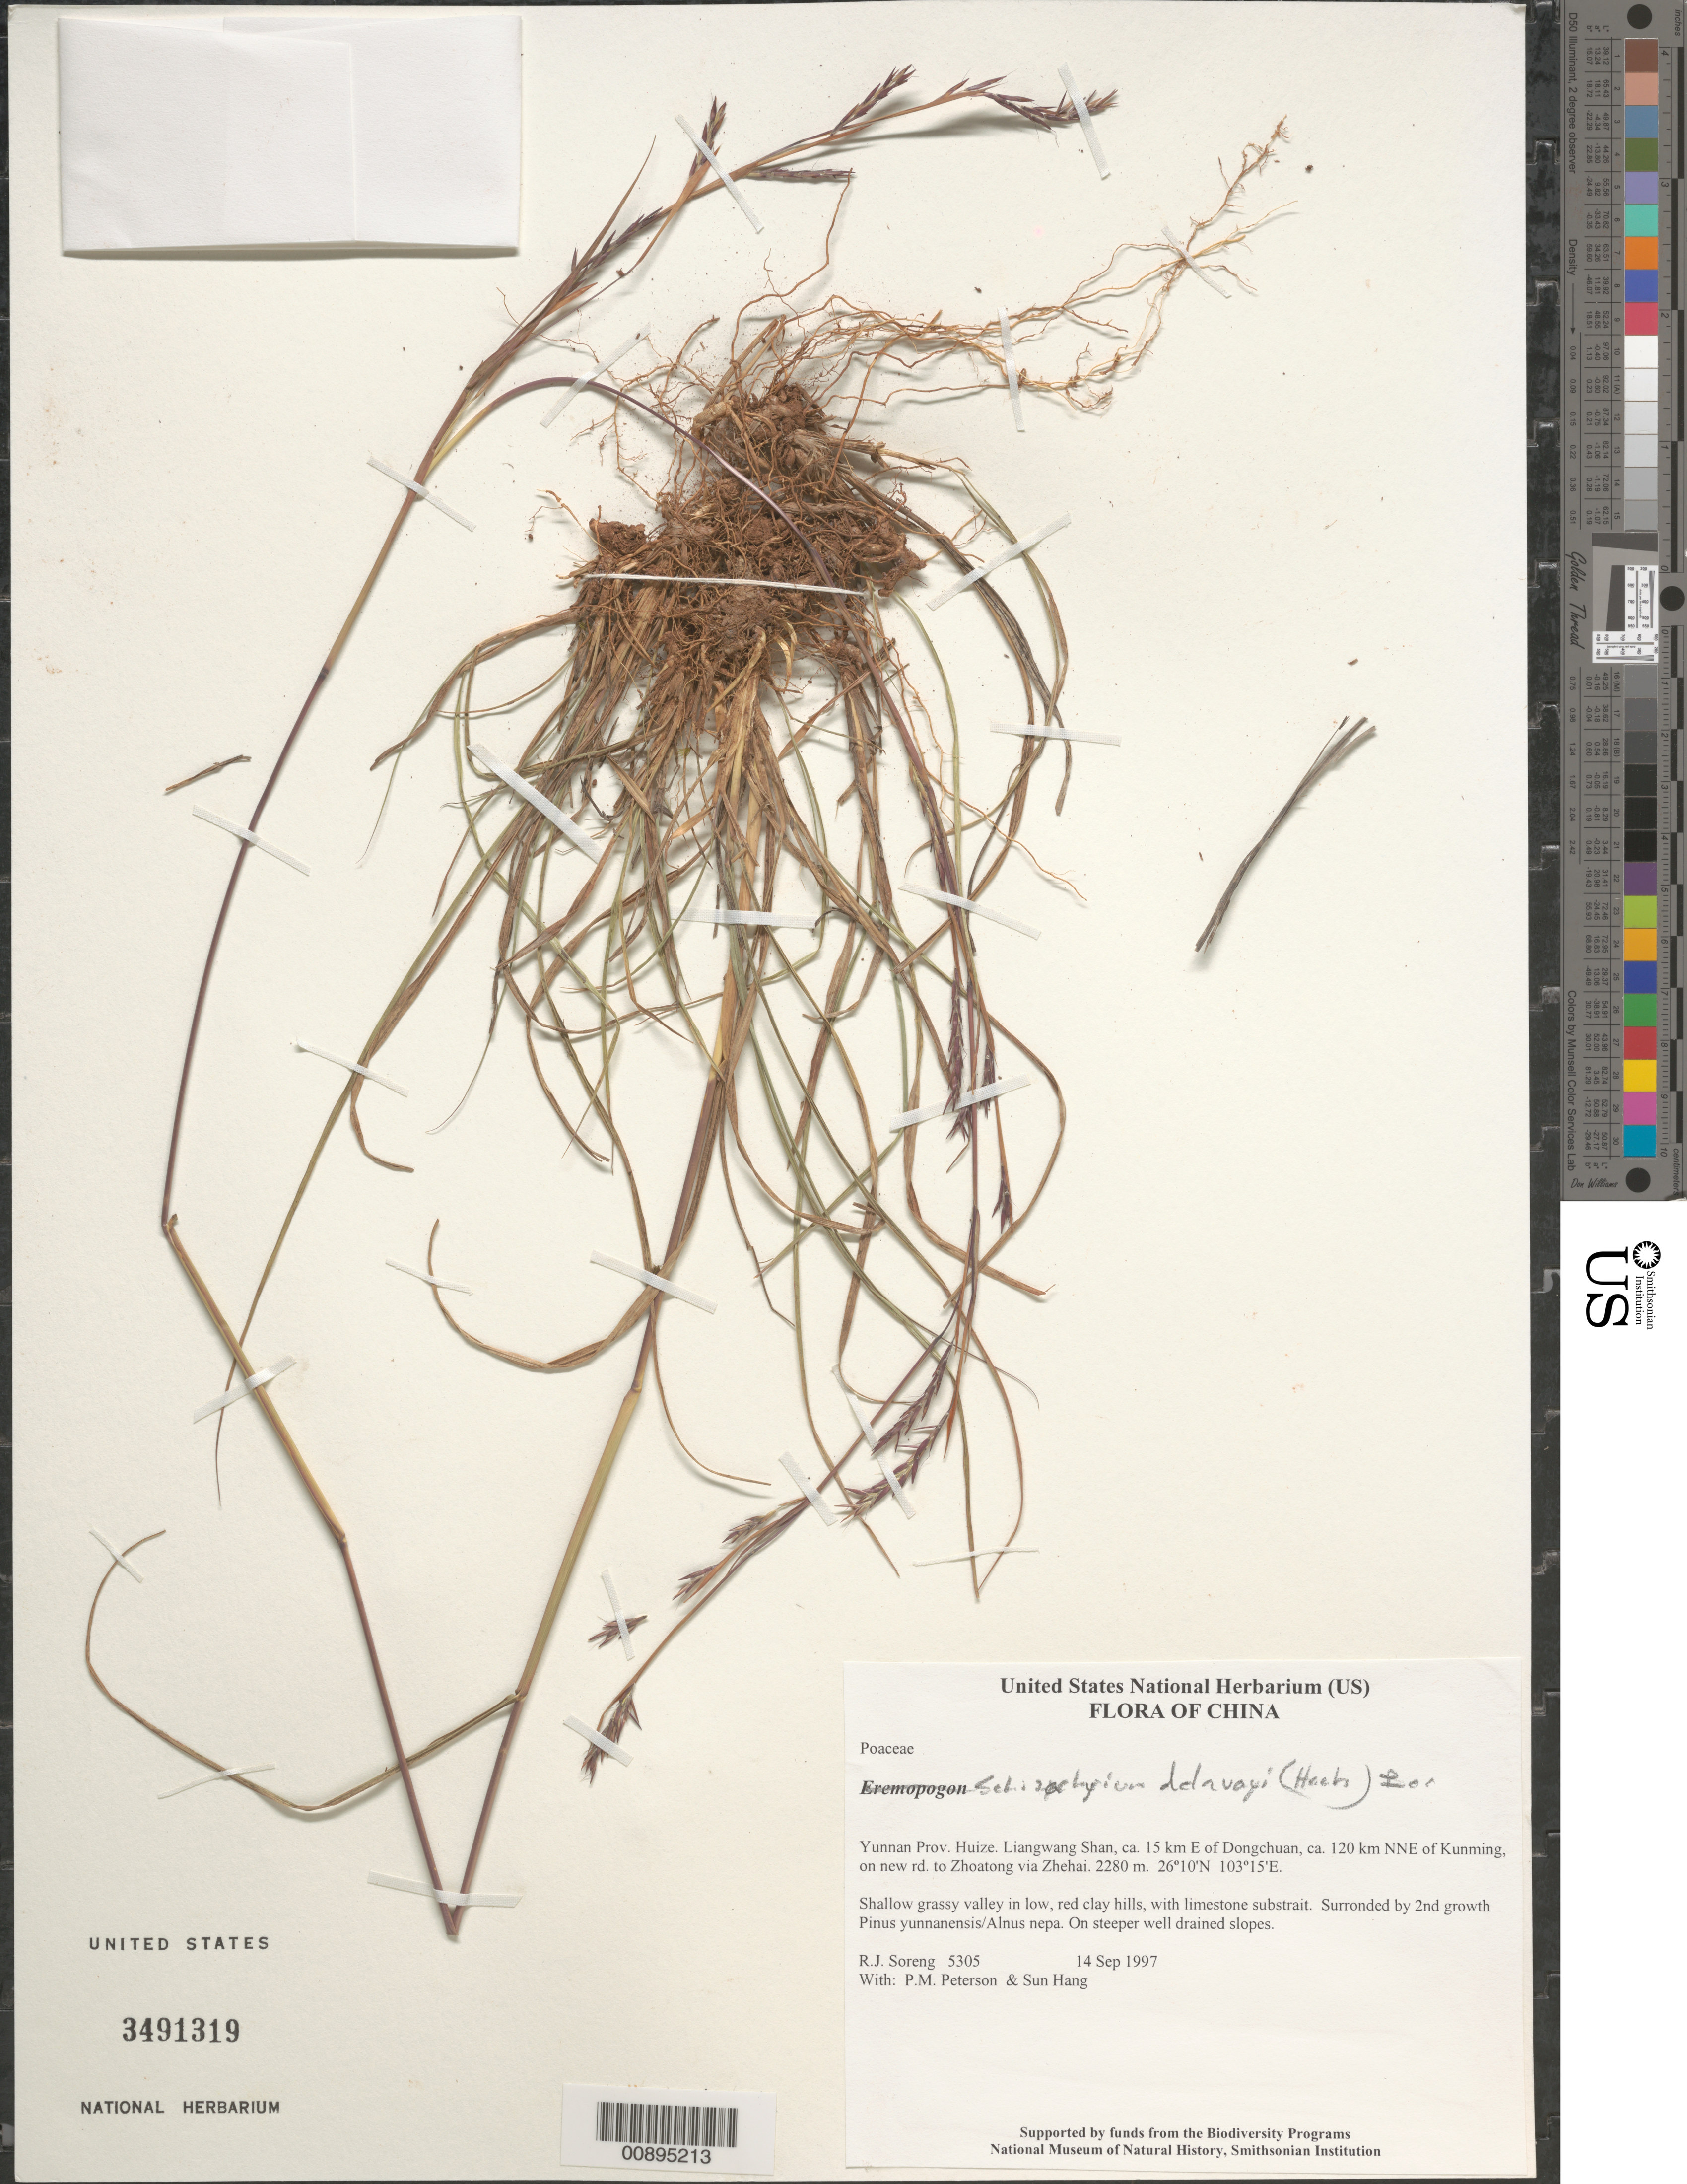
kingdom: Plantae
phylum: Tracheophyta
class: Liliopsida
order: Poales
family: Poaceae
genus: Schizachyrium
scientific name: Schizachyrium delavayi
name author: (Hack.) Bor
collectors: R. J. Soreng, P. M. Peterson & Sun Hang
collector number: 5305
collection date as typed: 14 Sep 1997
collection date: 1997-09-14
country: China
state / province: Yunnan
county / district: Huize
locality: Liangwang Shan, ca. 15 km E of Dongchuan, ca. 120 km NNE of Kunming, on new rd. to Zhoatong via Zhehai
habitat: Shallow grassy valley in low, red clay hills, with limestone substrait. Surronded by 2nd growth Pinus yunnanensis/Alnus nepa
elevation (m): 2280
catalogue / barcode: US 3491319